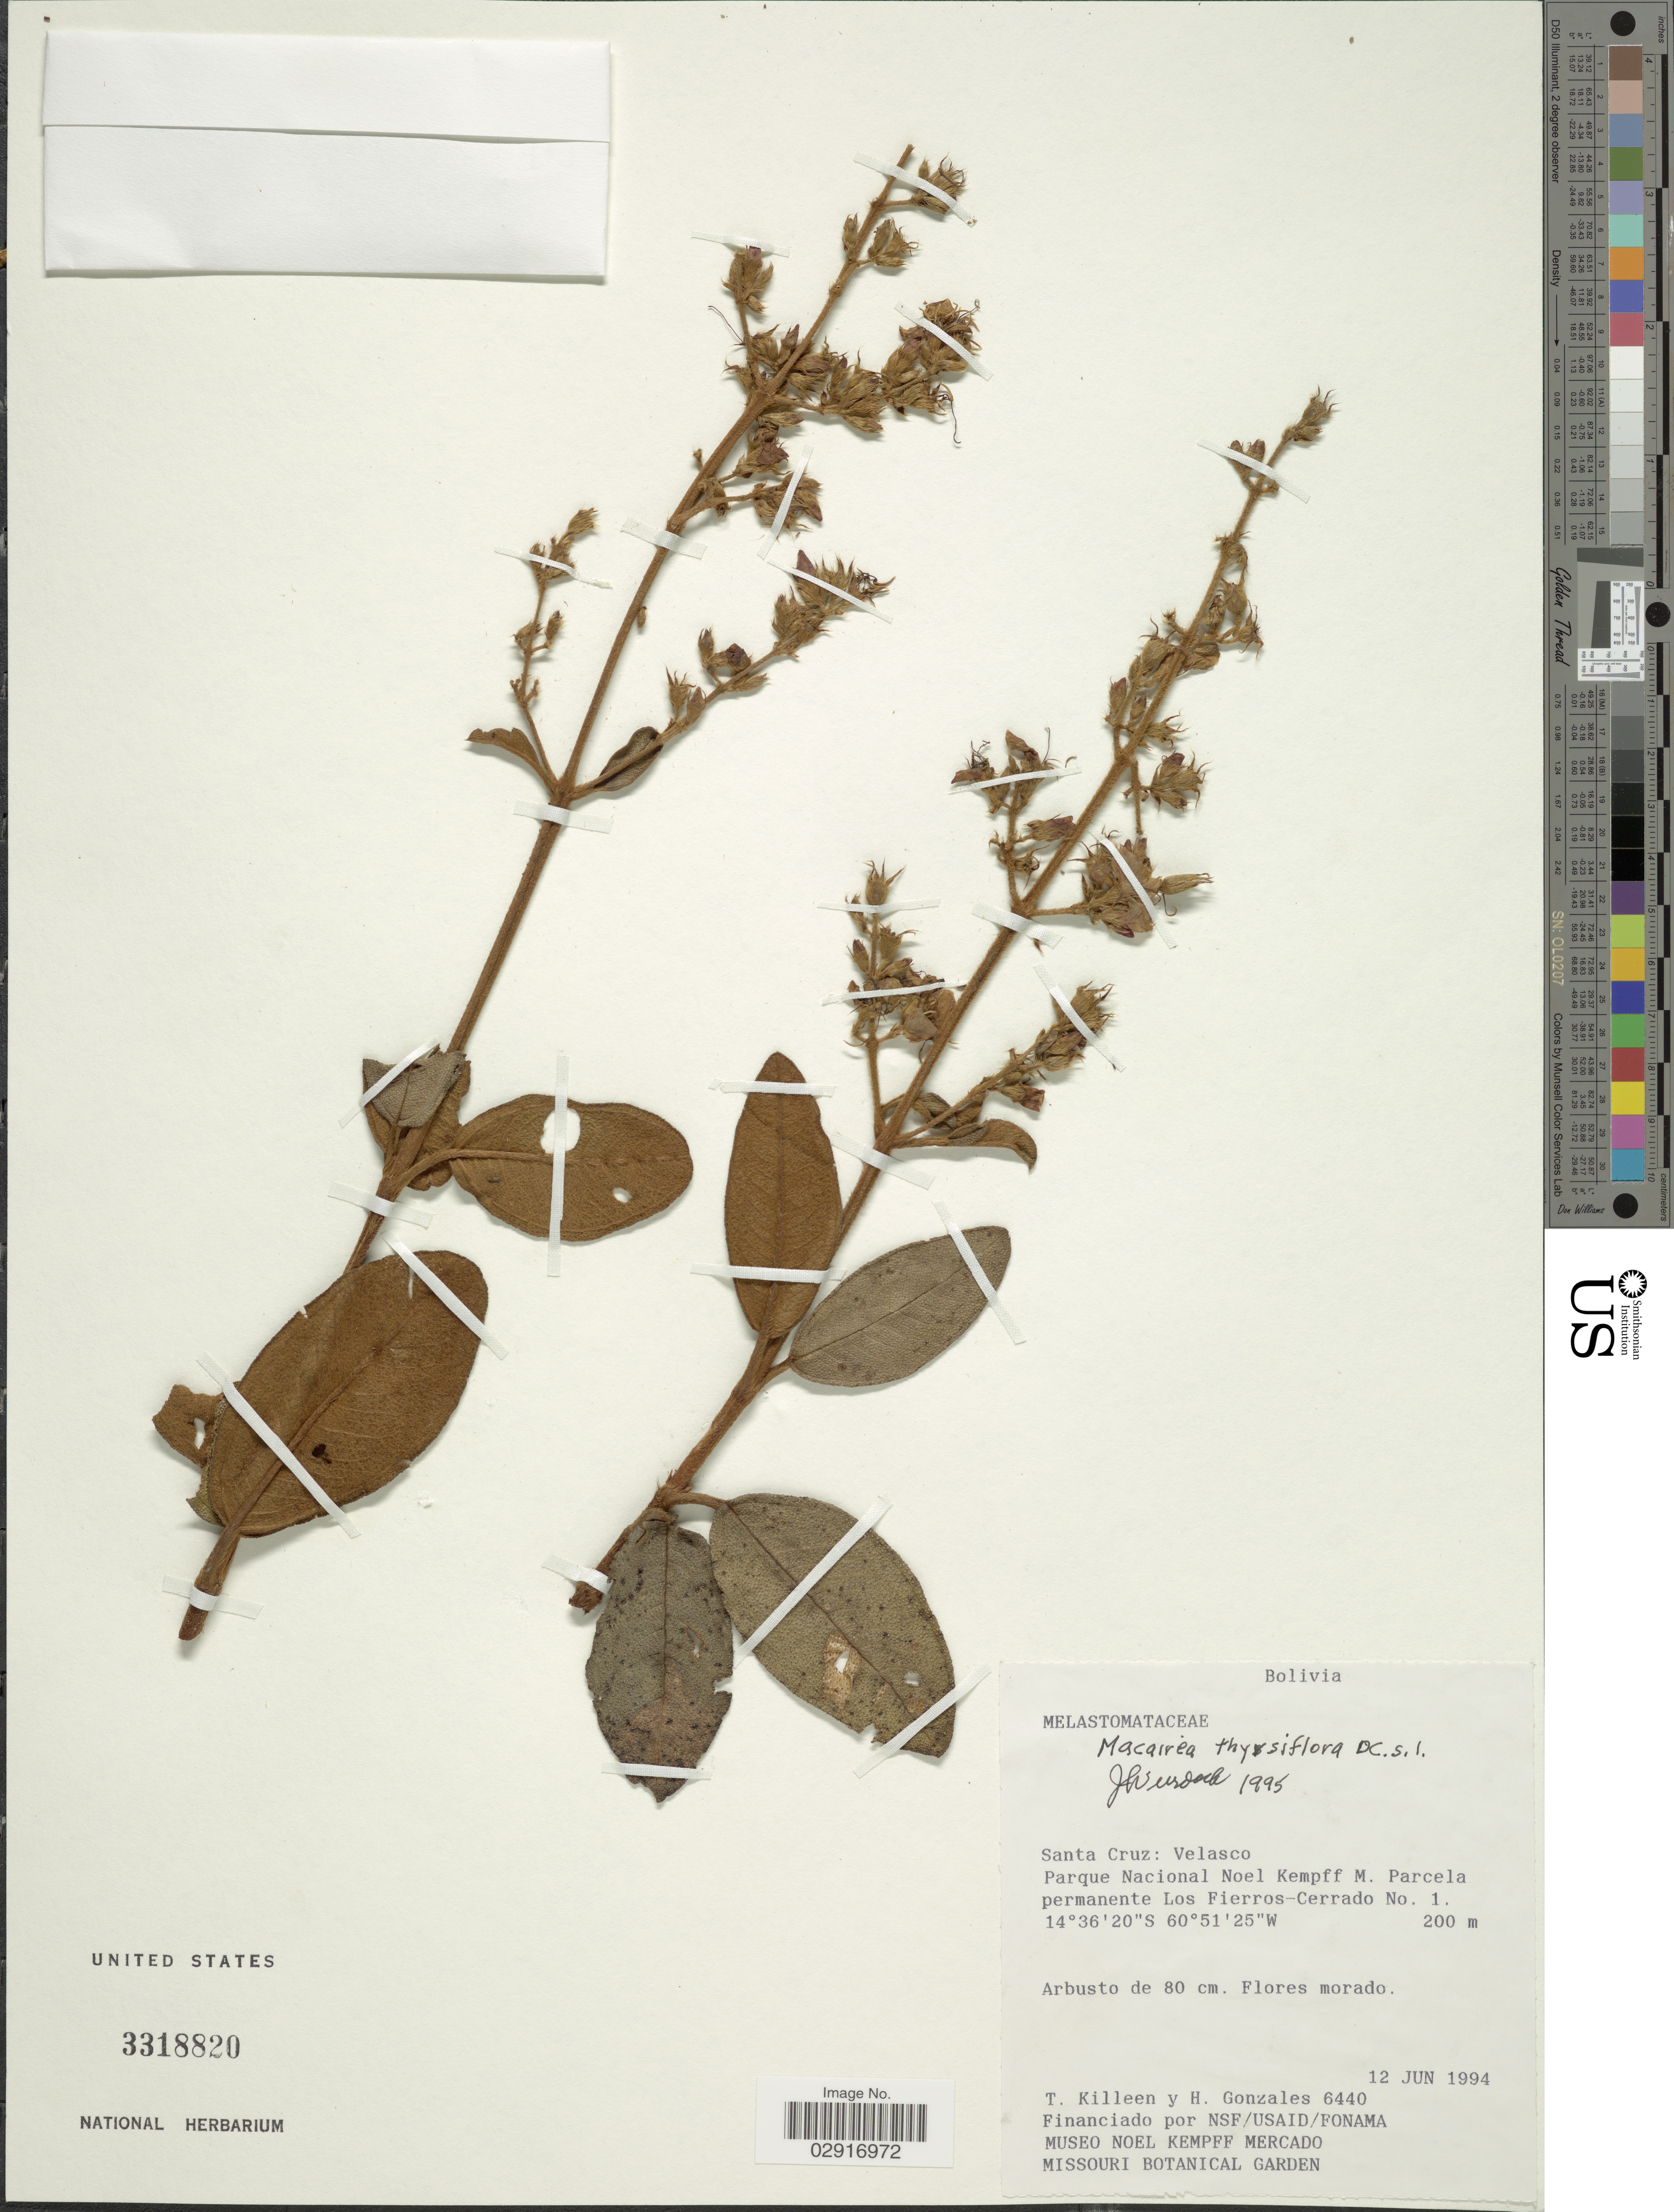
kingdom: Plantae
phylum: Tracheophyta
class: Magnoliopsida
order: Myrtales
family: Melastomataceae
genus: Macairea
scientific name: Macairea aspera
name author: N.E. Br.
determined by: Nunes da Silva, Diego, (RB), Jardim Botanico do Rio de Janeiro - Herbario (BRAZIL)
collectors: T. J. Killeen & H. Gonzales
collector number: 6440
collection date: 1994-06-12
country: Bolivia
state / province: Santa Cruz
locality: Velasco. Parque Noel Kempff M. Parcela permanente Los Fierros-Cerrado No. 1.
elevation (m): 200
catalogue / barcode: US 3318820